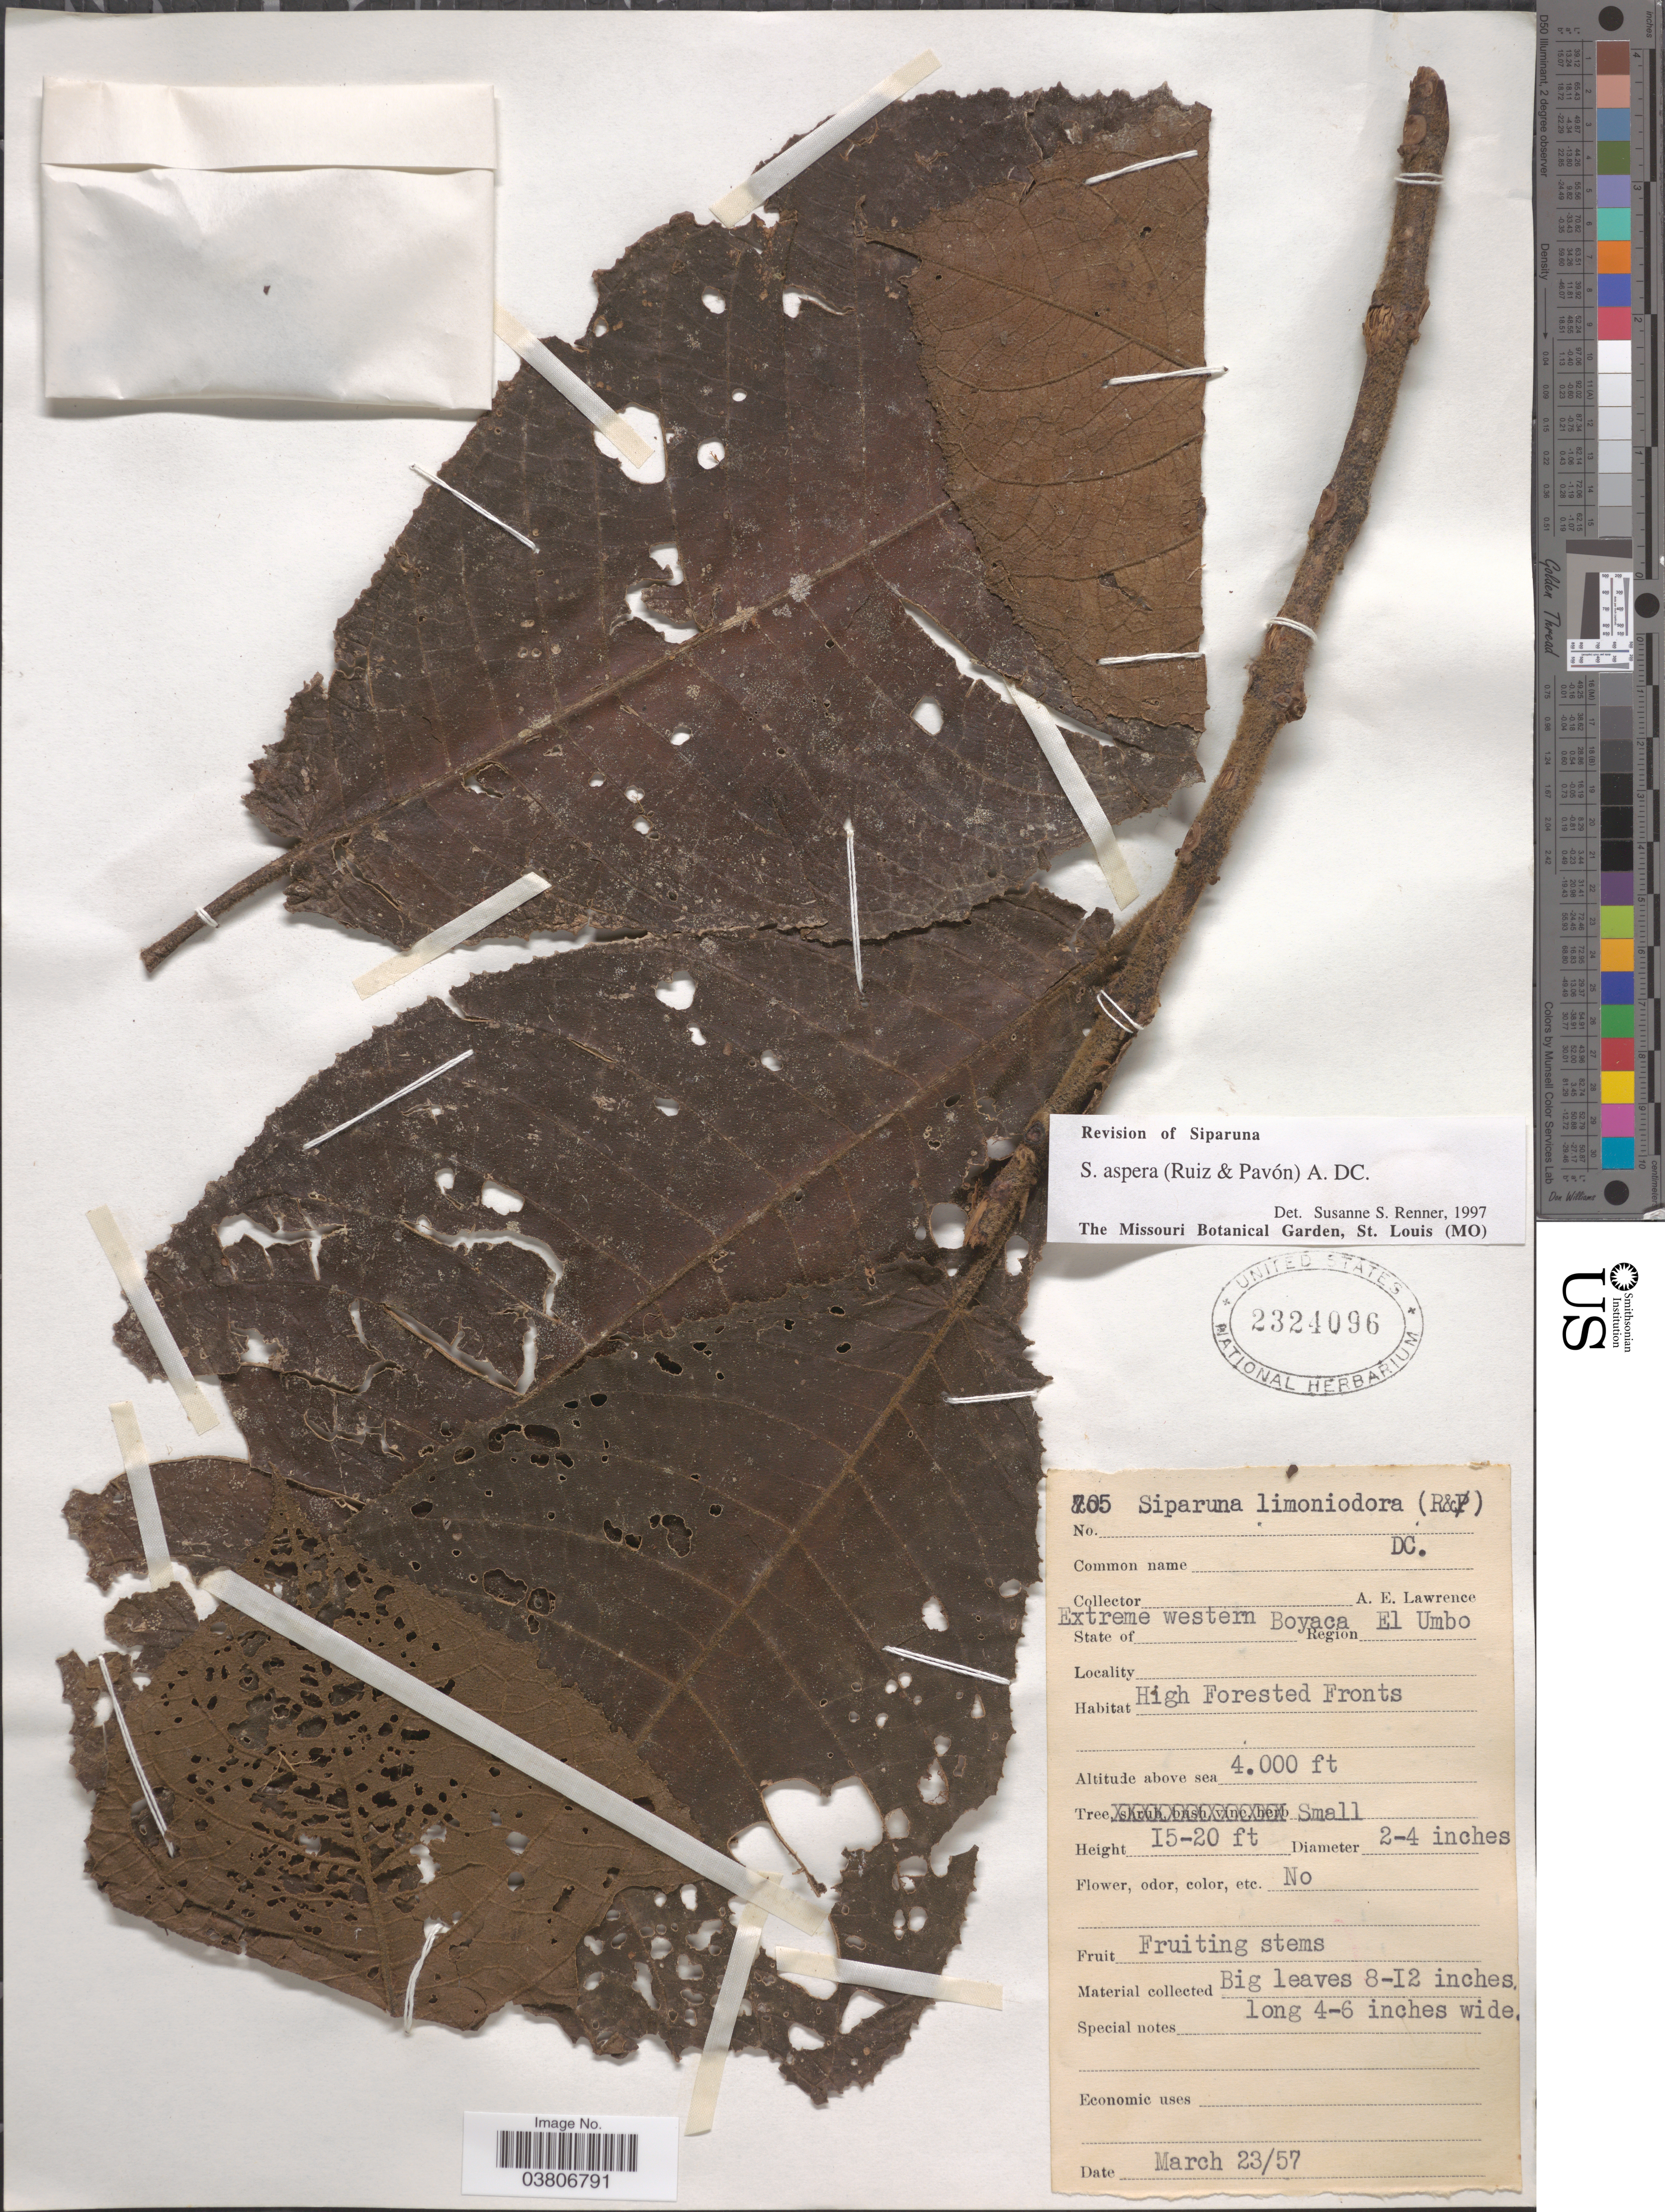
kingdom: Plantae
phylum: Tracheophyta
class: Magnoliopsida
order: Laurales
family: Siparunaceae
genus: Siparuna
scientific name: Siparuna aspera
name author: (Ruiz & Pav.) A. DC.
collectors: A. Lawrence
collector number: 705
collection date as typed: Transcribed d/m/y: 23/3/57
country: Colombia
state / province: Boyacá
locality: State of Extreme western Boyca, Region El Umbo.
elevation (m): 1219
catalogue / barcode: US 2324096